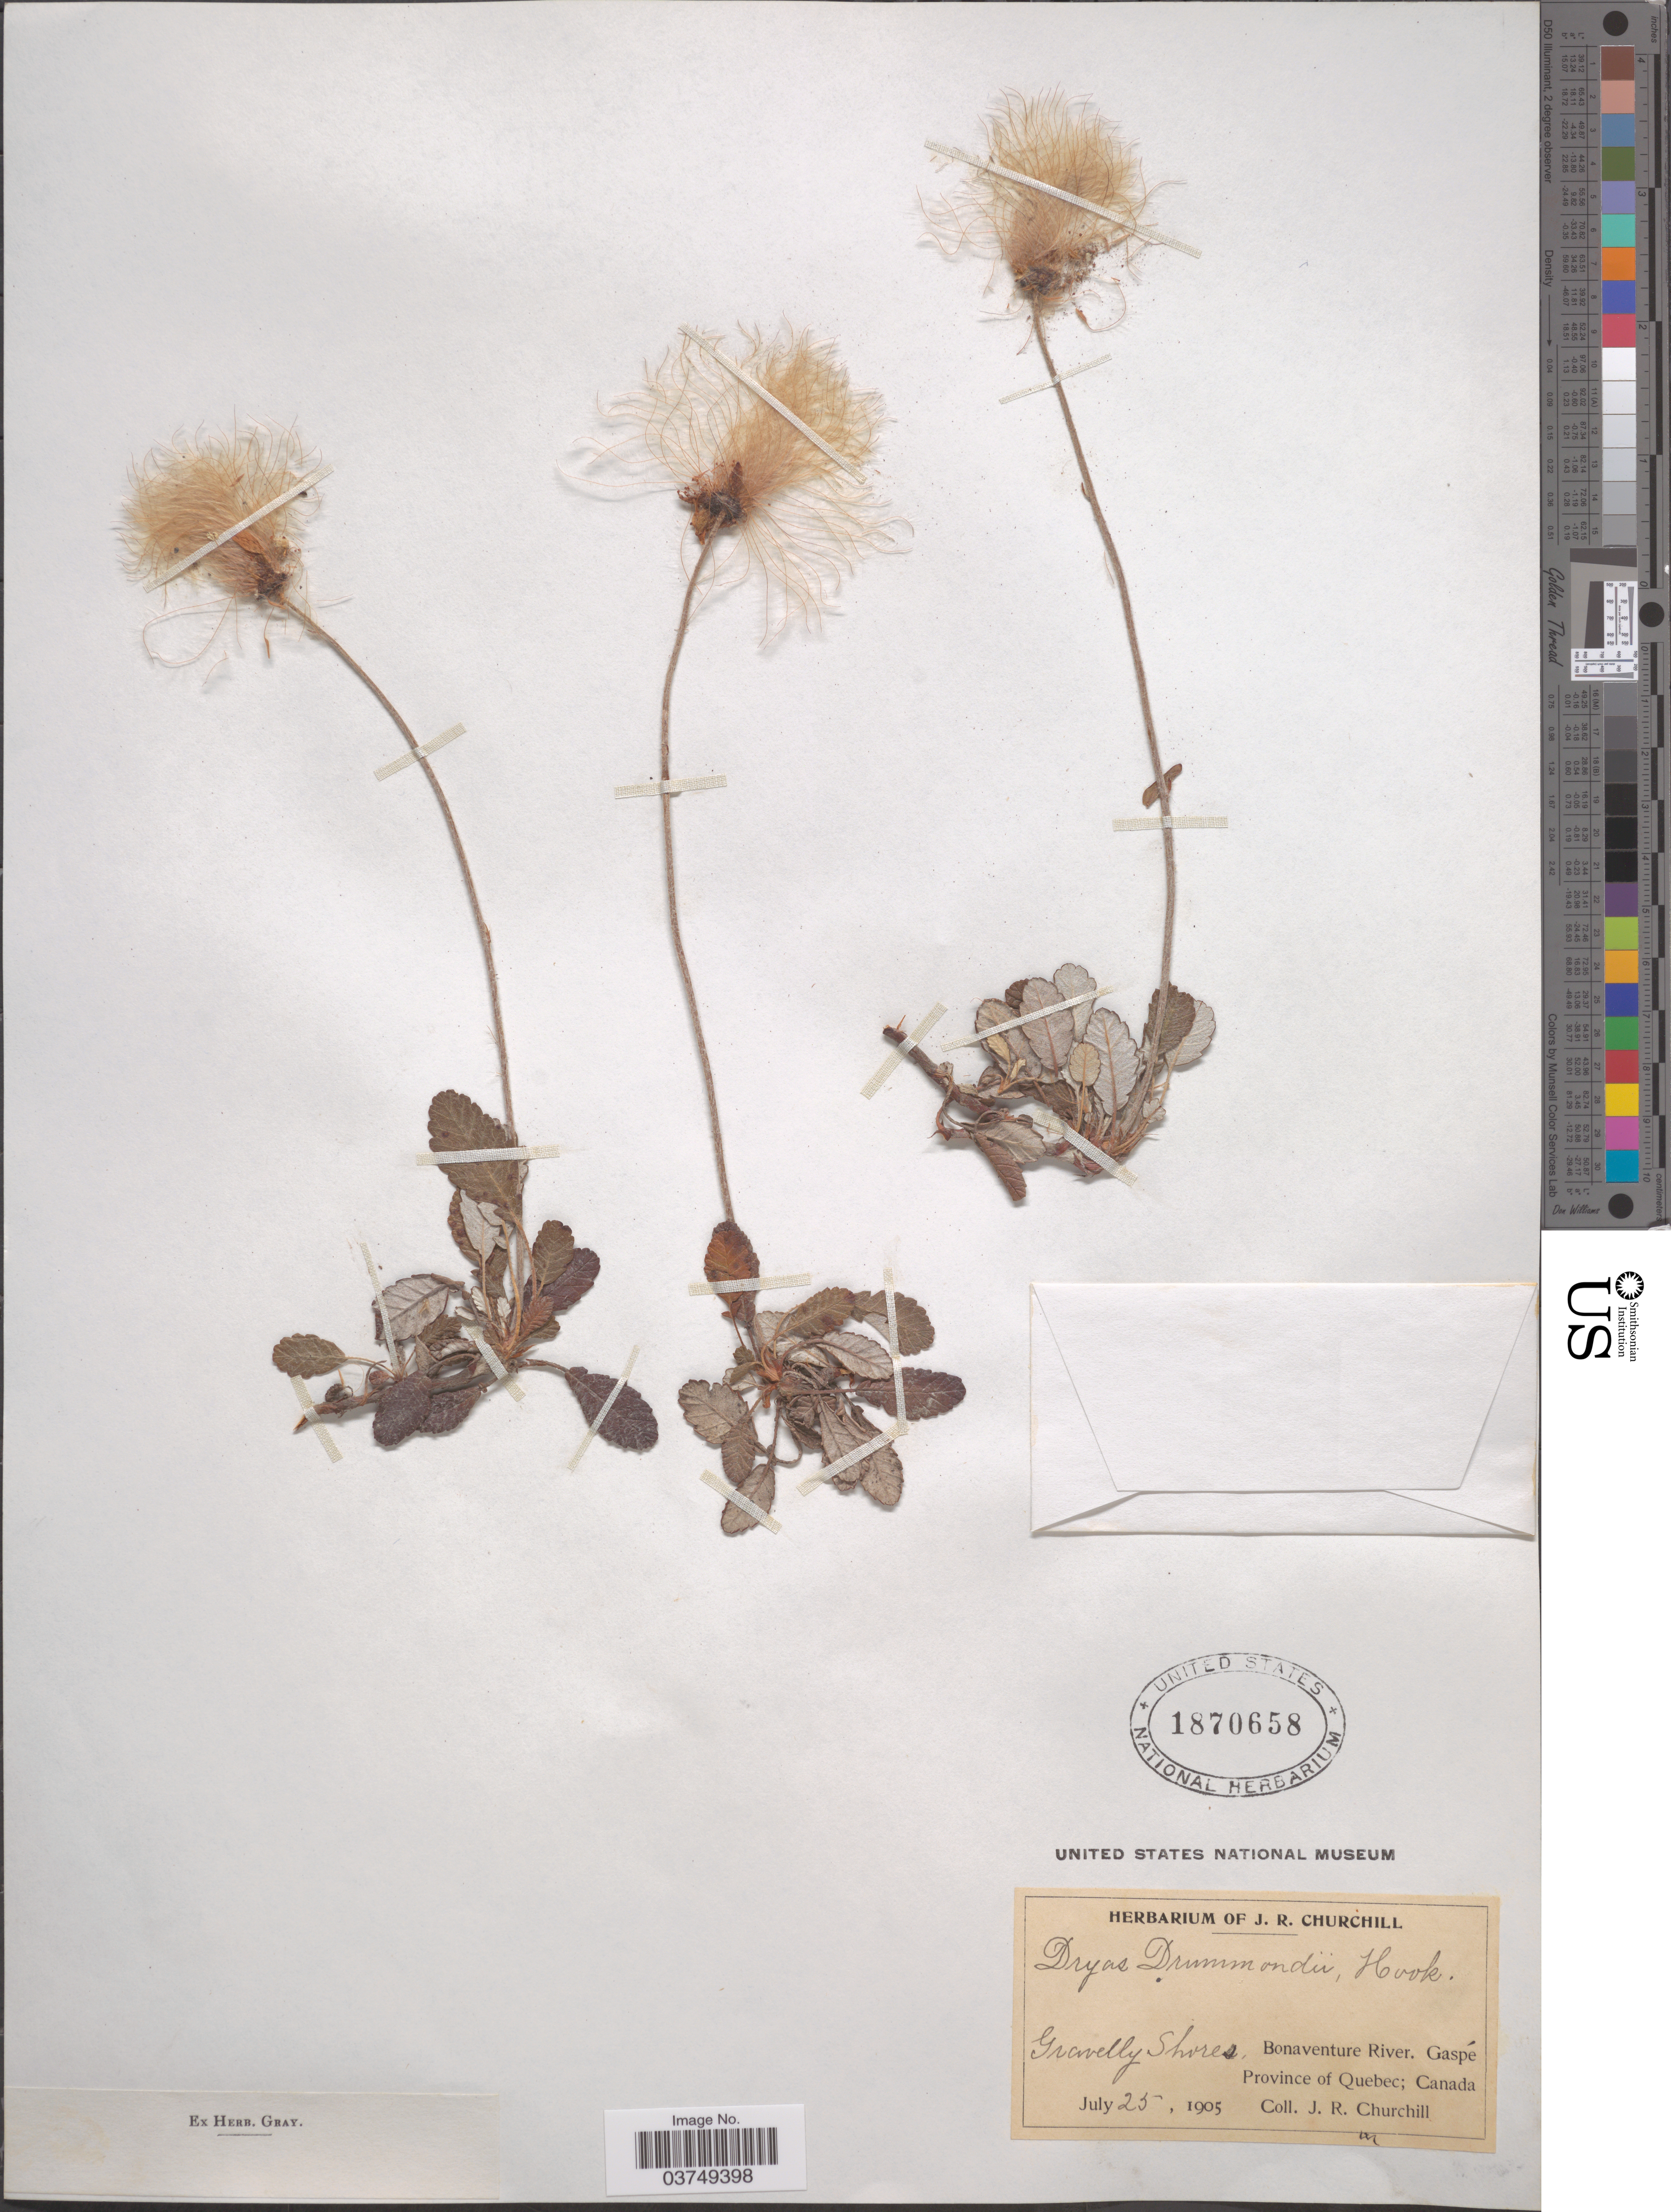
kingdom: Plantae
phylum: Tracheophyta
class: Magnoliopsida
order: Rosales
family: Rosaceae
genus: Dryas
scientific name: Dryas drummondii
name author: Hook. & Richardson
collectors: J. Churchill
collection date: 1905-07-25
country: Canada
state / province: Quebec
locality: Bonaventure River. Gaspé.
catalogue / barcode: US 1870658